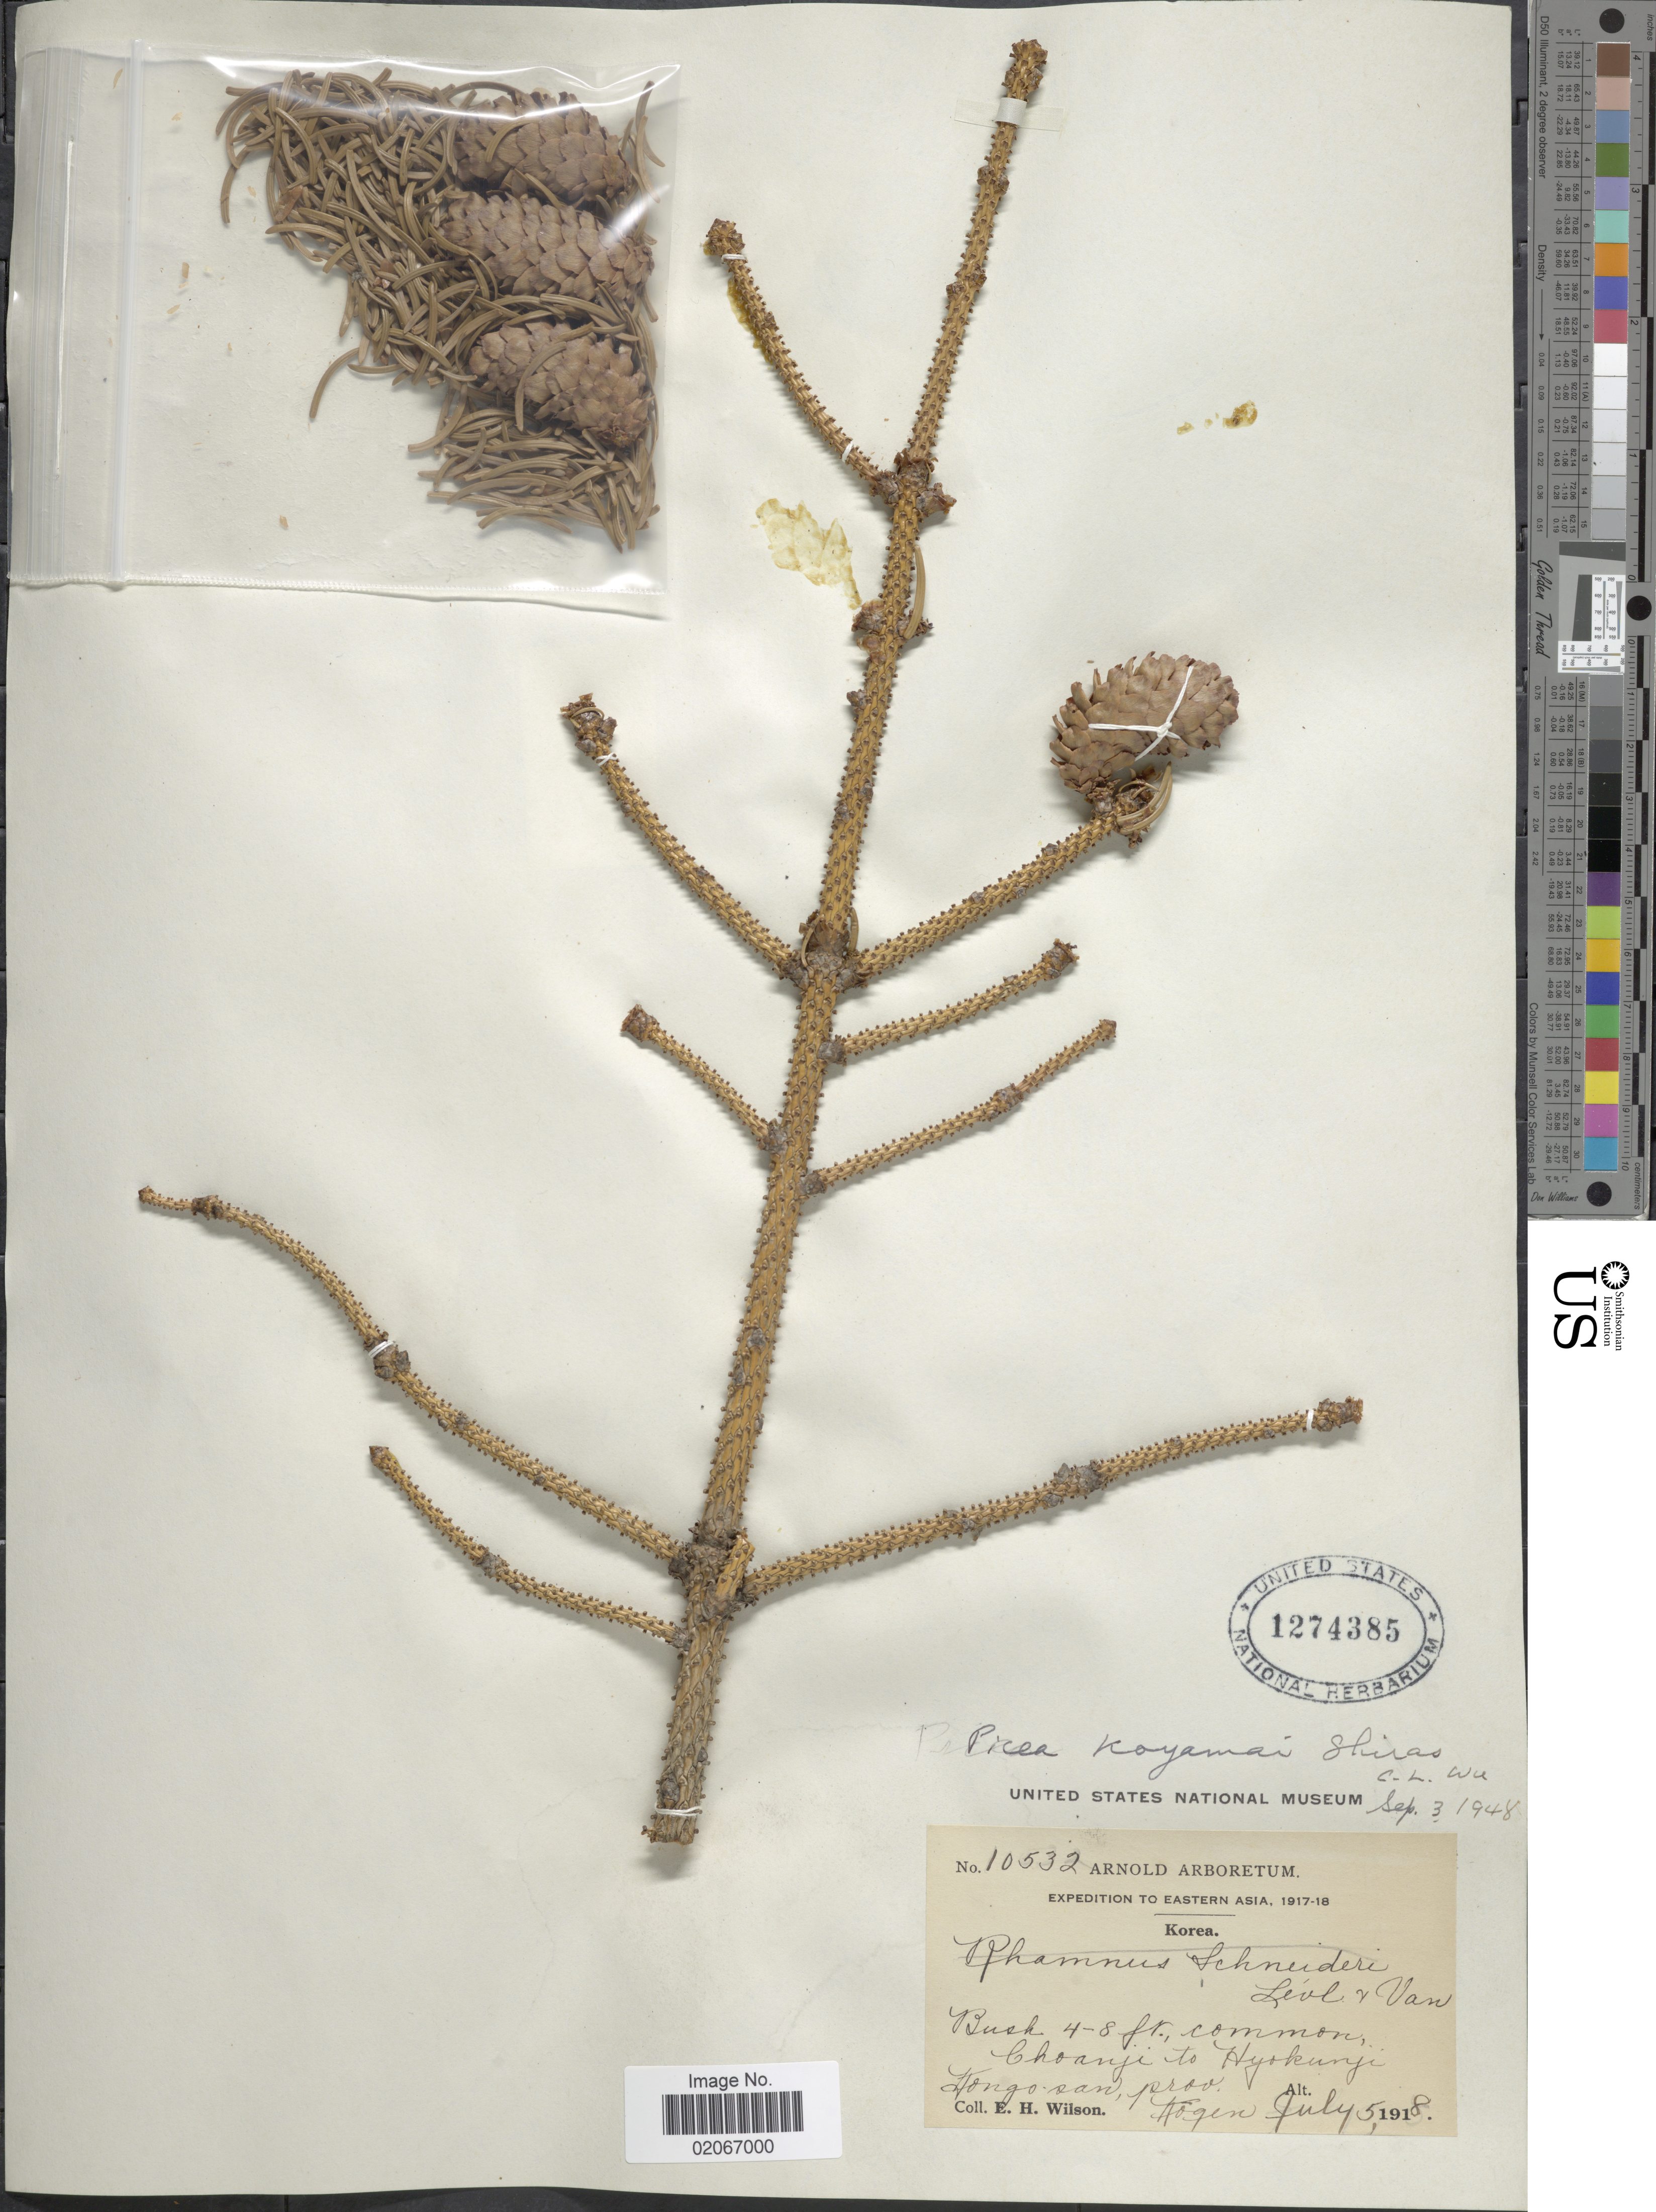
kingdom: Plantae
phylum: Tracheophyta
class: Pinopsida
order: Pinales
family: Pinaceae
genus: Picea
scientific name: Picea koyamae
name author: Shiras.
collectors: E. Wilson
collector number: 10532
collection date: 1918-07-05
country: North Korea / South Korea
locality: Choanji to Hyokunji, Kongo-san, prov. Kogen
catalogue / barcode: US 1274385